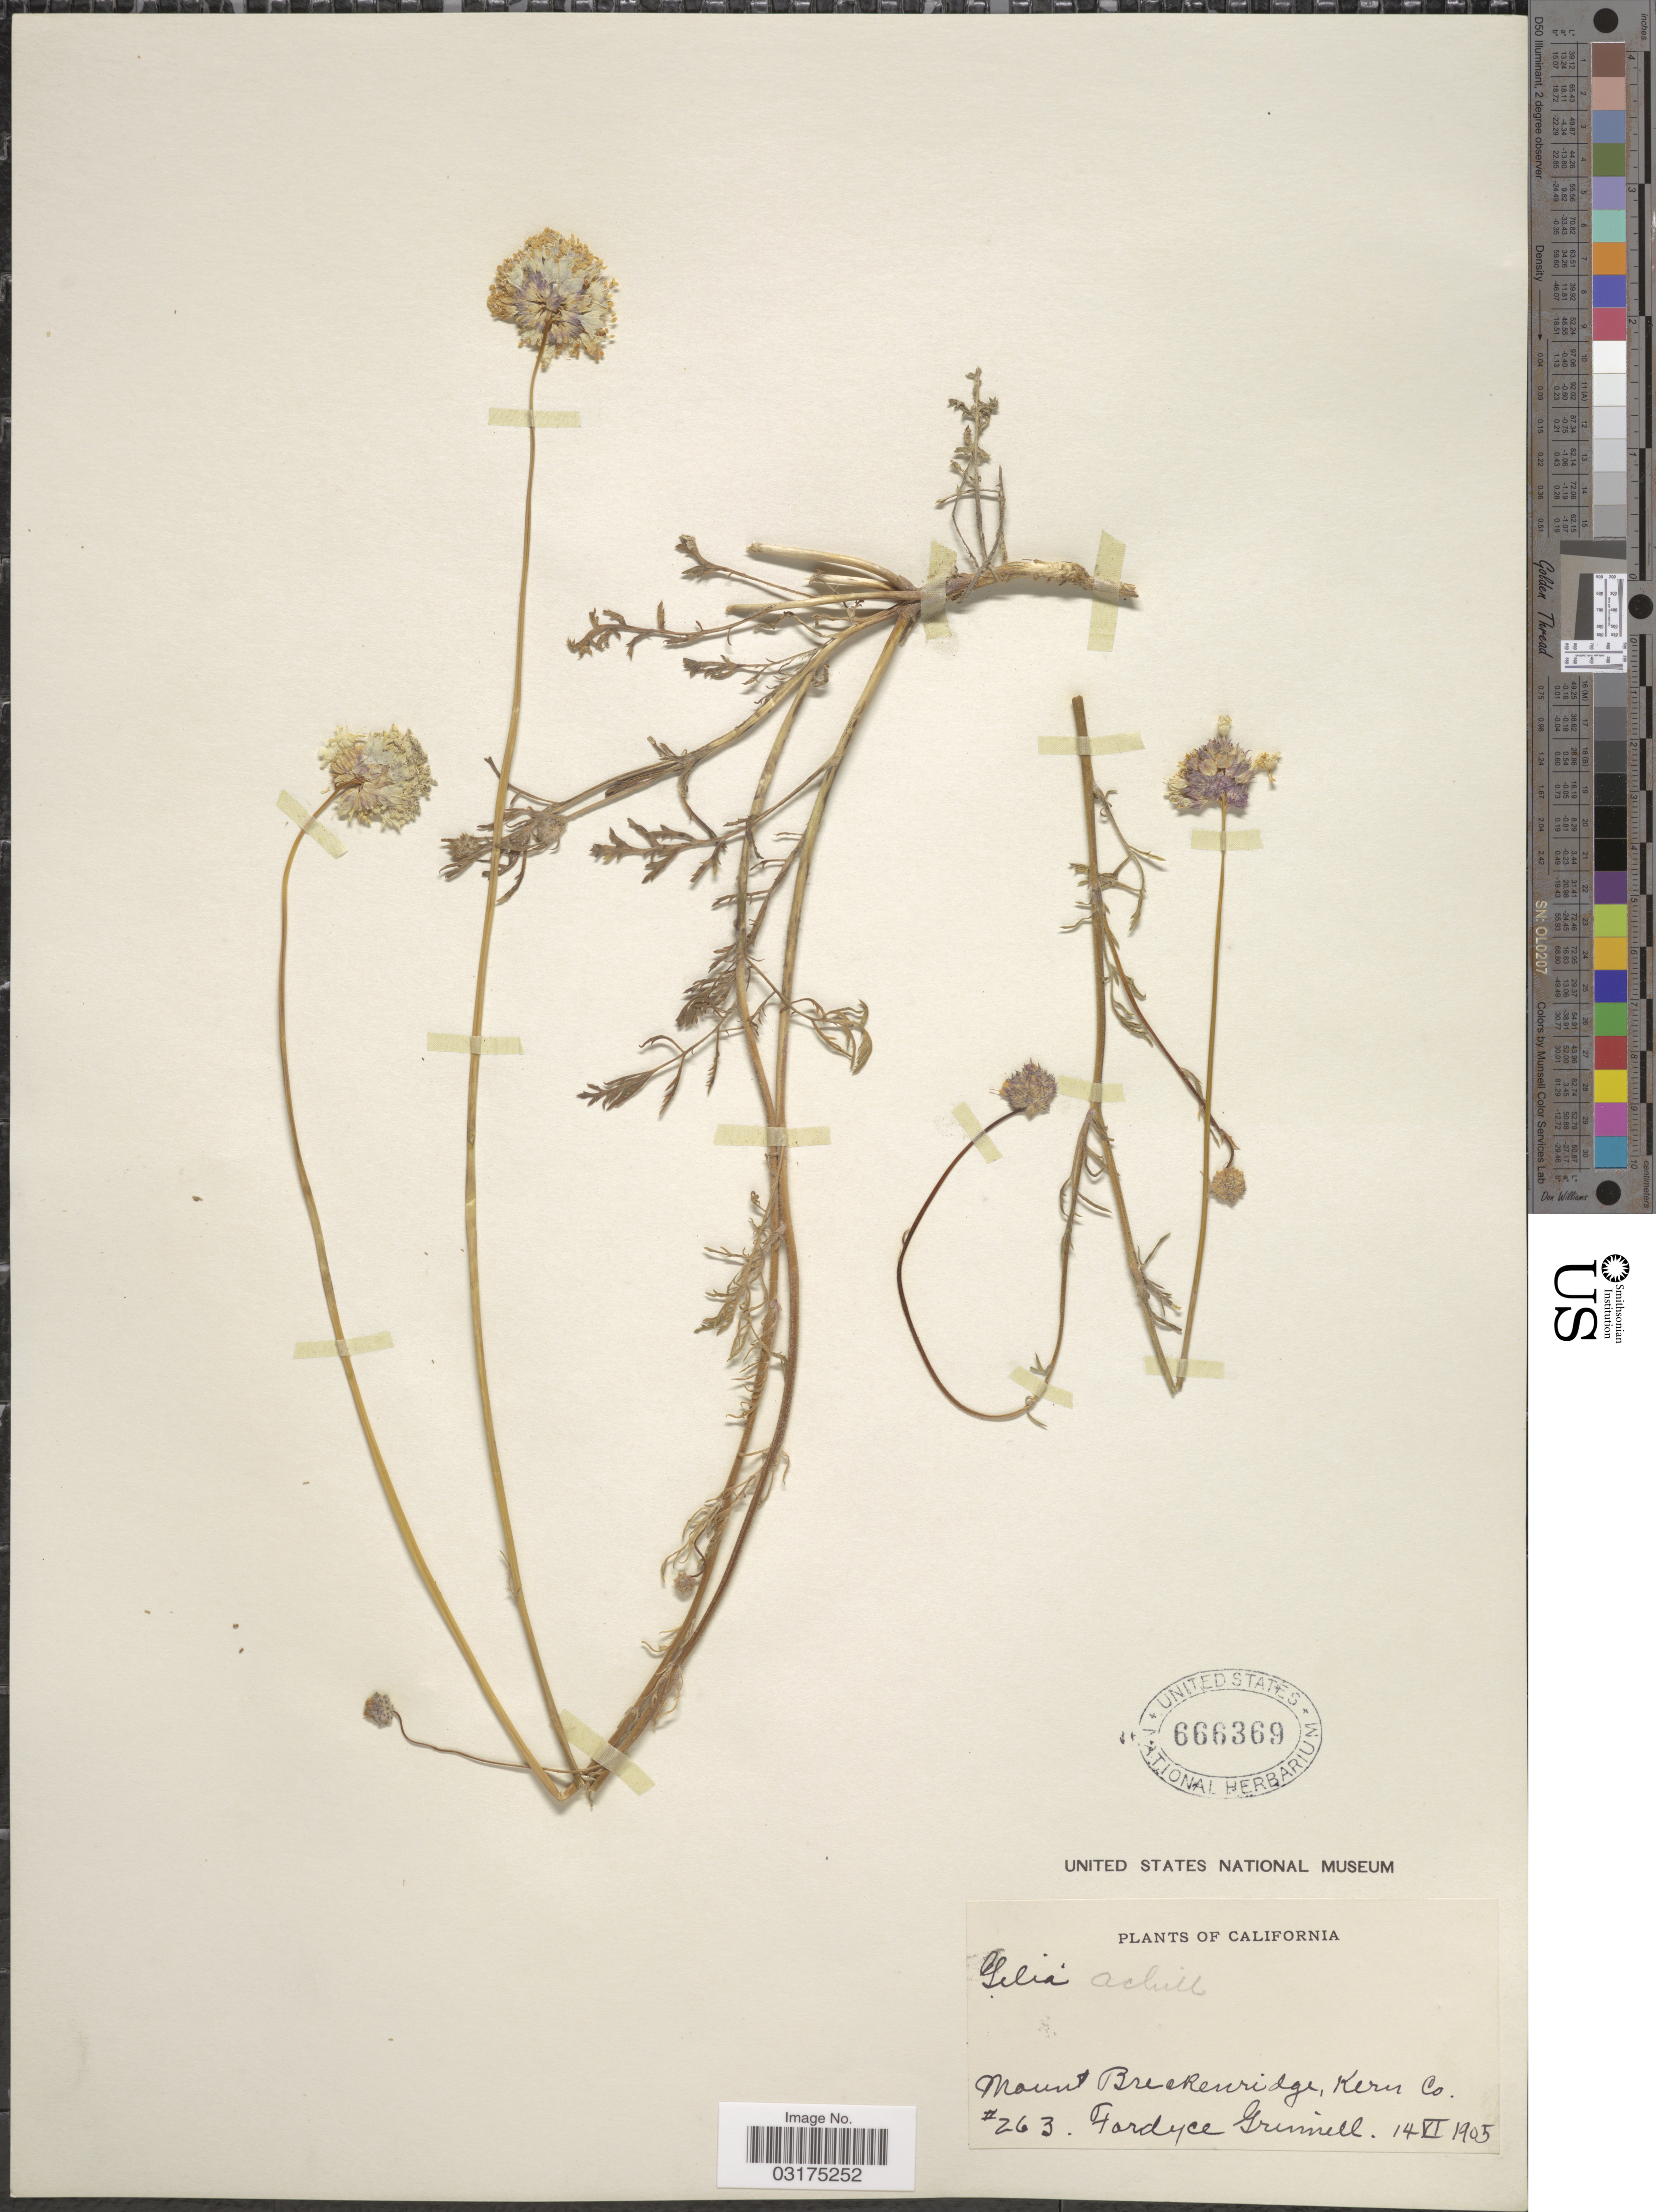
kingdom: Plantae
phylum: Tracheophyta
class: Magnoliopsida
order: Ericales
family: Polemoniaceae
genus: Gilia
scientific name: Gilia capitata subsp. abrotanifolia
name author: (Nutt. ex Greene) V.E. Grant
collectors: F. Grinnell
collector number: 263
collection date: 1905-06-14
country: United States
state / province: California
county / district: Kern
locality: Mount Breckenridge, Kern Co.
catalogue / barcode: US 666369